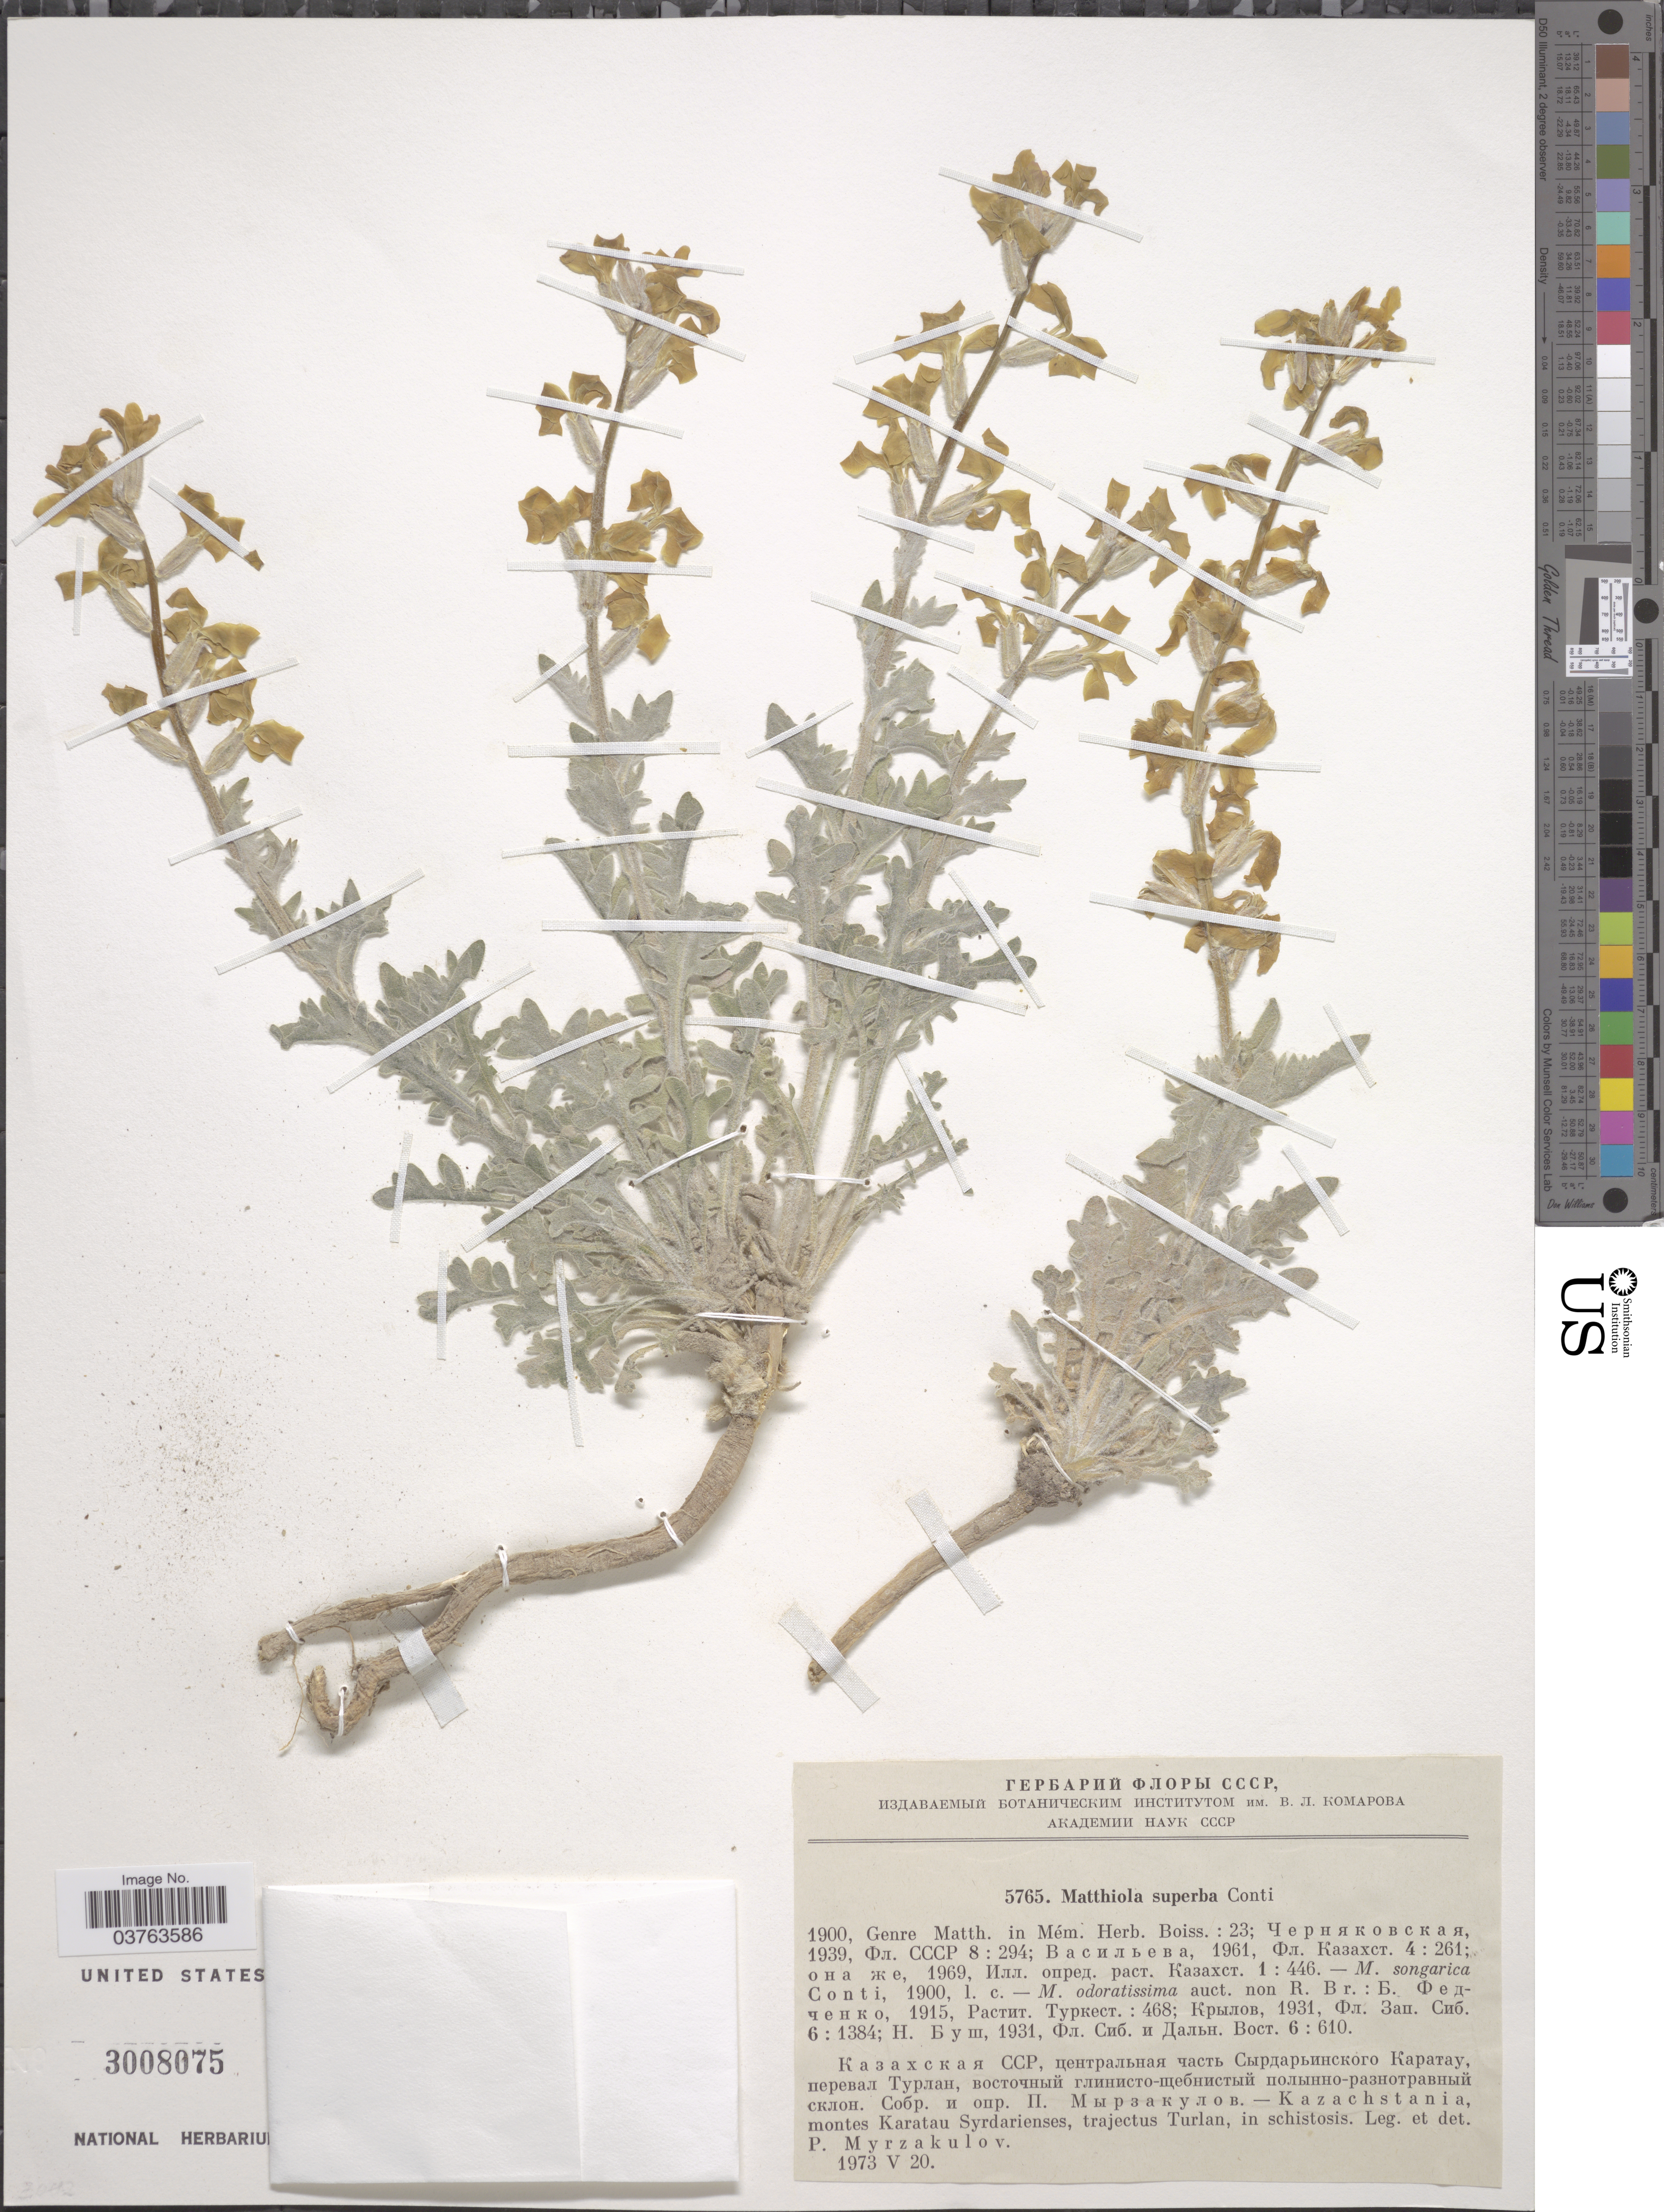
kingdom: Plantae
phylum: Tracheophyta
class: Magnoliopsida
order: Brassicales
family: Brassicaceae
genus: Matthiola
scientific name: Matthiola superba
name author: Conti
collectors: P. Myrzakulov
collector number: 5765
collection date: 1973-05-20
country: Kazakhstan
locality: Kazachstania, montes Karatau Syrdarienses, trajectus Turlan, in schistosis.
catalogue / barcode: US 3008075